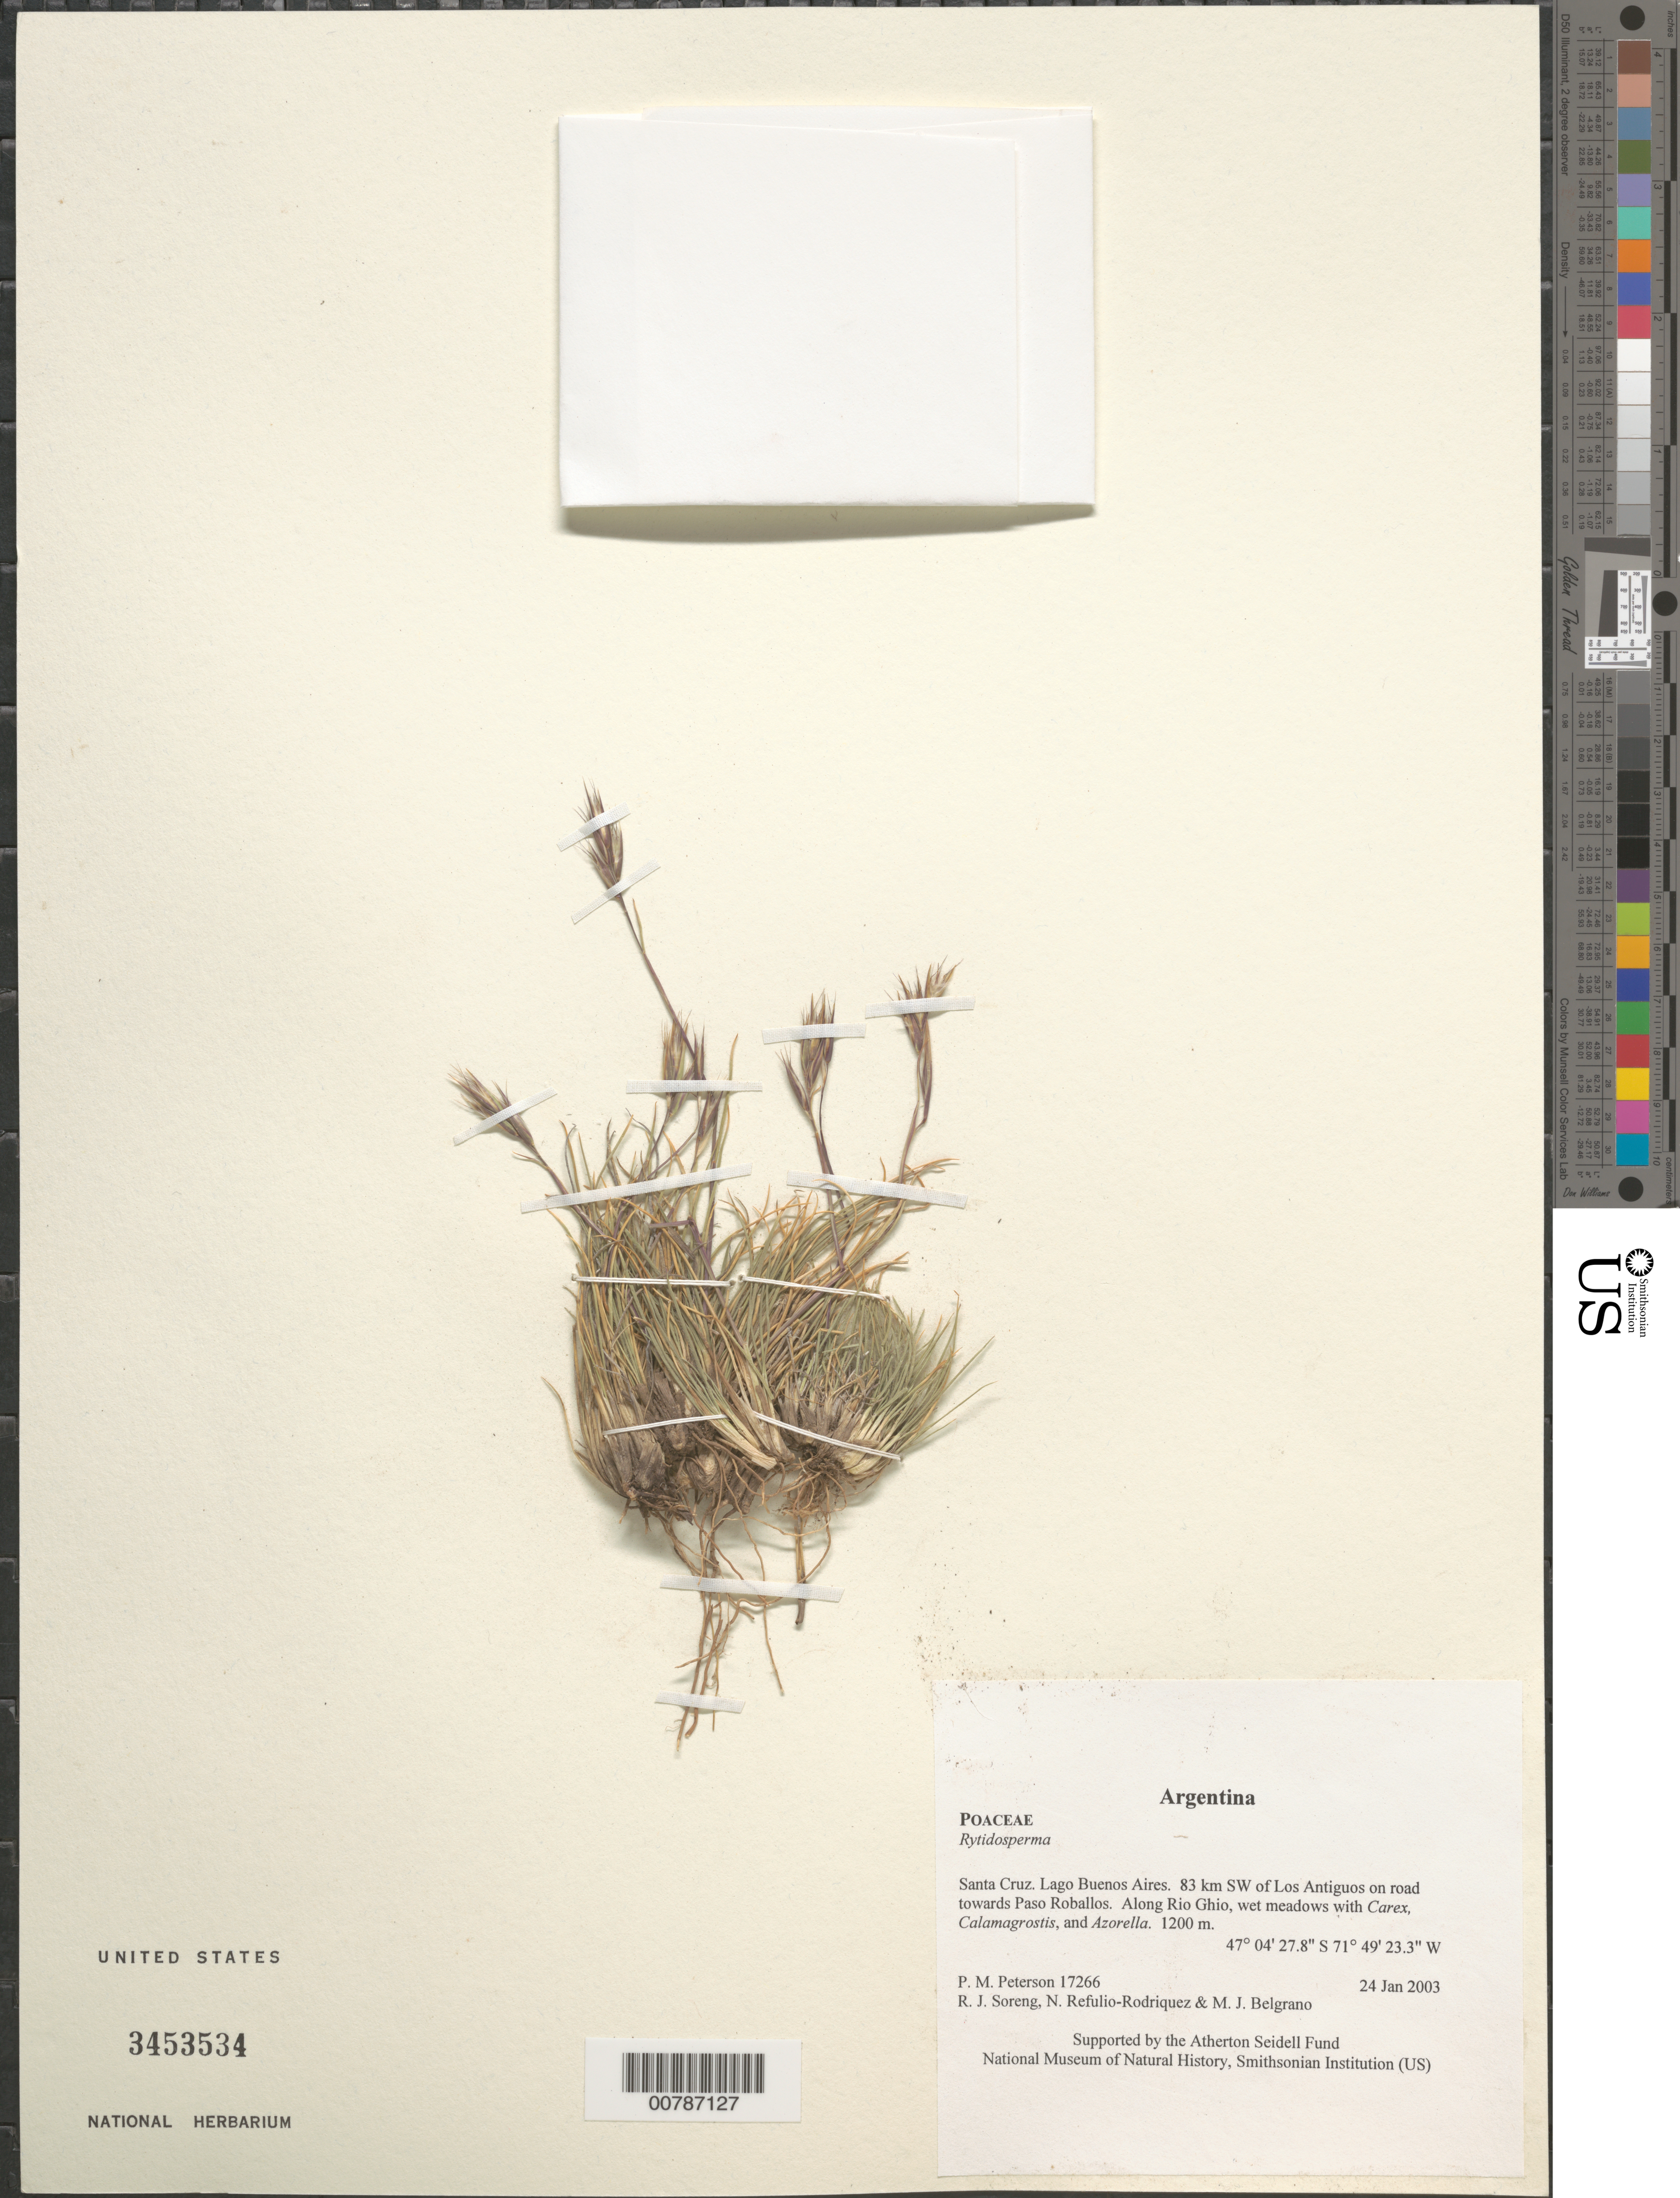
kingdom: Plantae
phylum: Tracheophyta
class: Liliopsida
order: Poales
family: Poaceae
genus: Rytidosperma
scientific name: Rytidosperma sp.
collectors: P. M. Peterson, R. J. Soreng, N. Refulio-Rodríguez & M. Belgrano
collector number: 17266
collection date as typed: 24 Jan 2003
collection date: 2003-01-24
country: Argentina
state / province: Santa Cruz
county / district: Lago Buenos Aires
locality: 83 km SW of Los Antiguos on road towards Paso Roballos. Along Rio Ghio, wet meadows with Carex, Calamagrostis, and Azorella.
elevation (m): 1200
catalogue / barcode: US 3453534